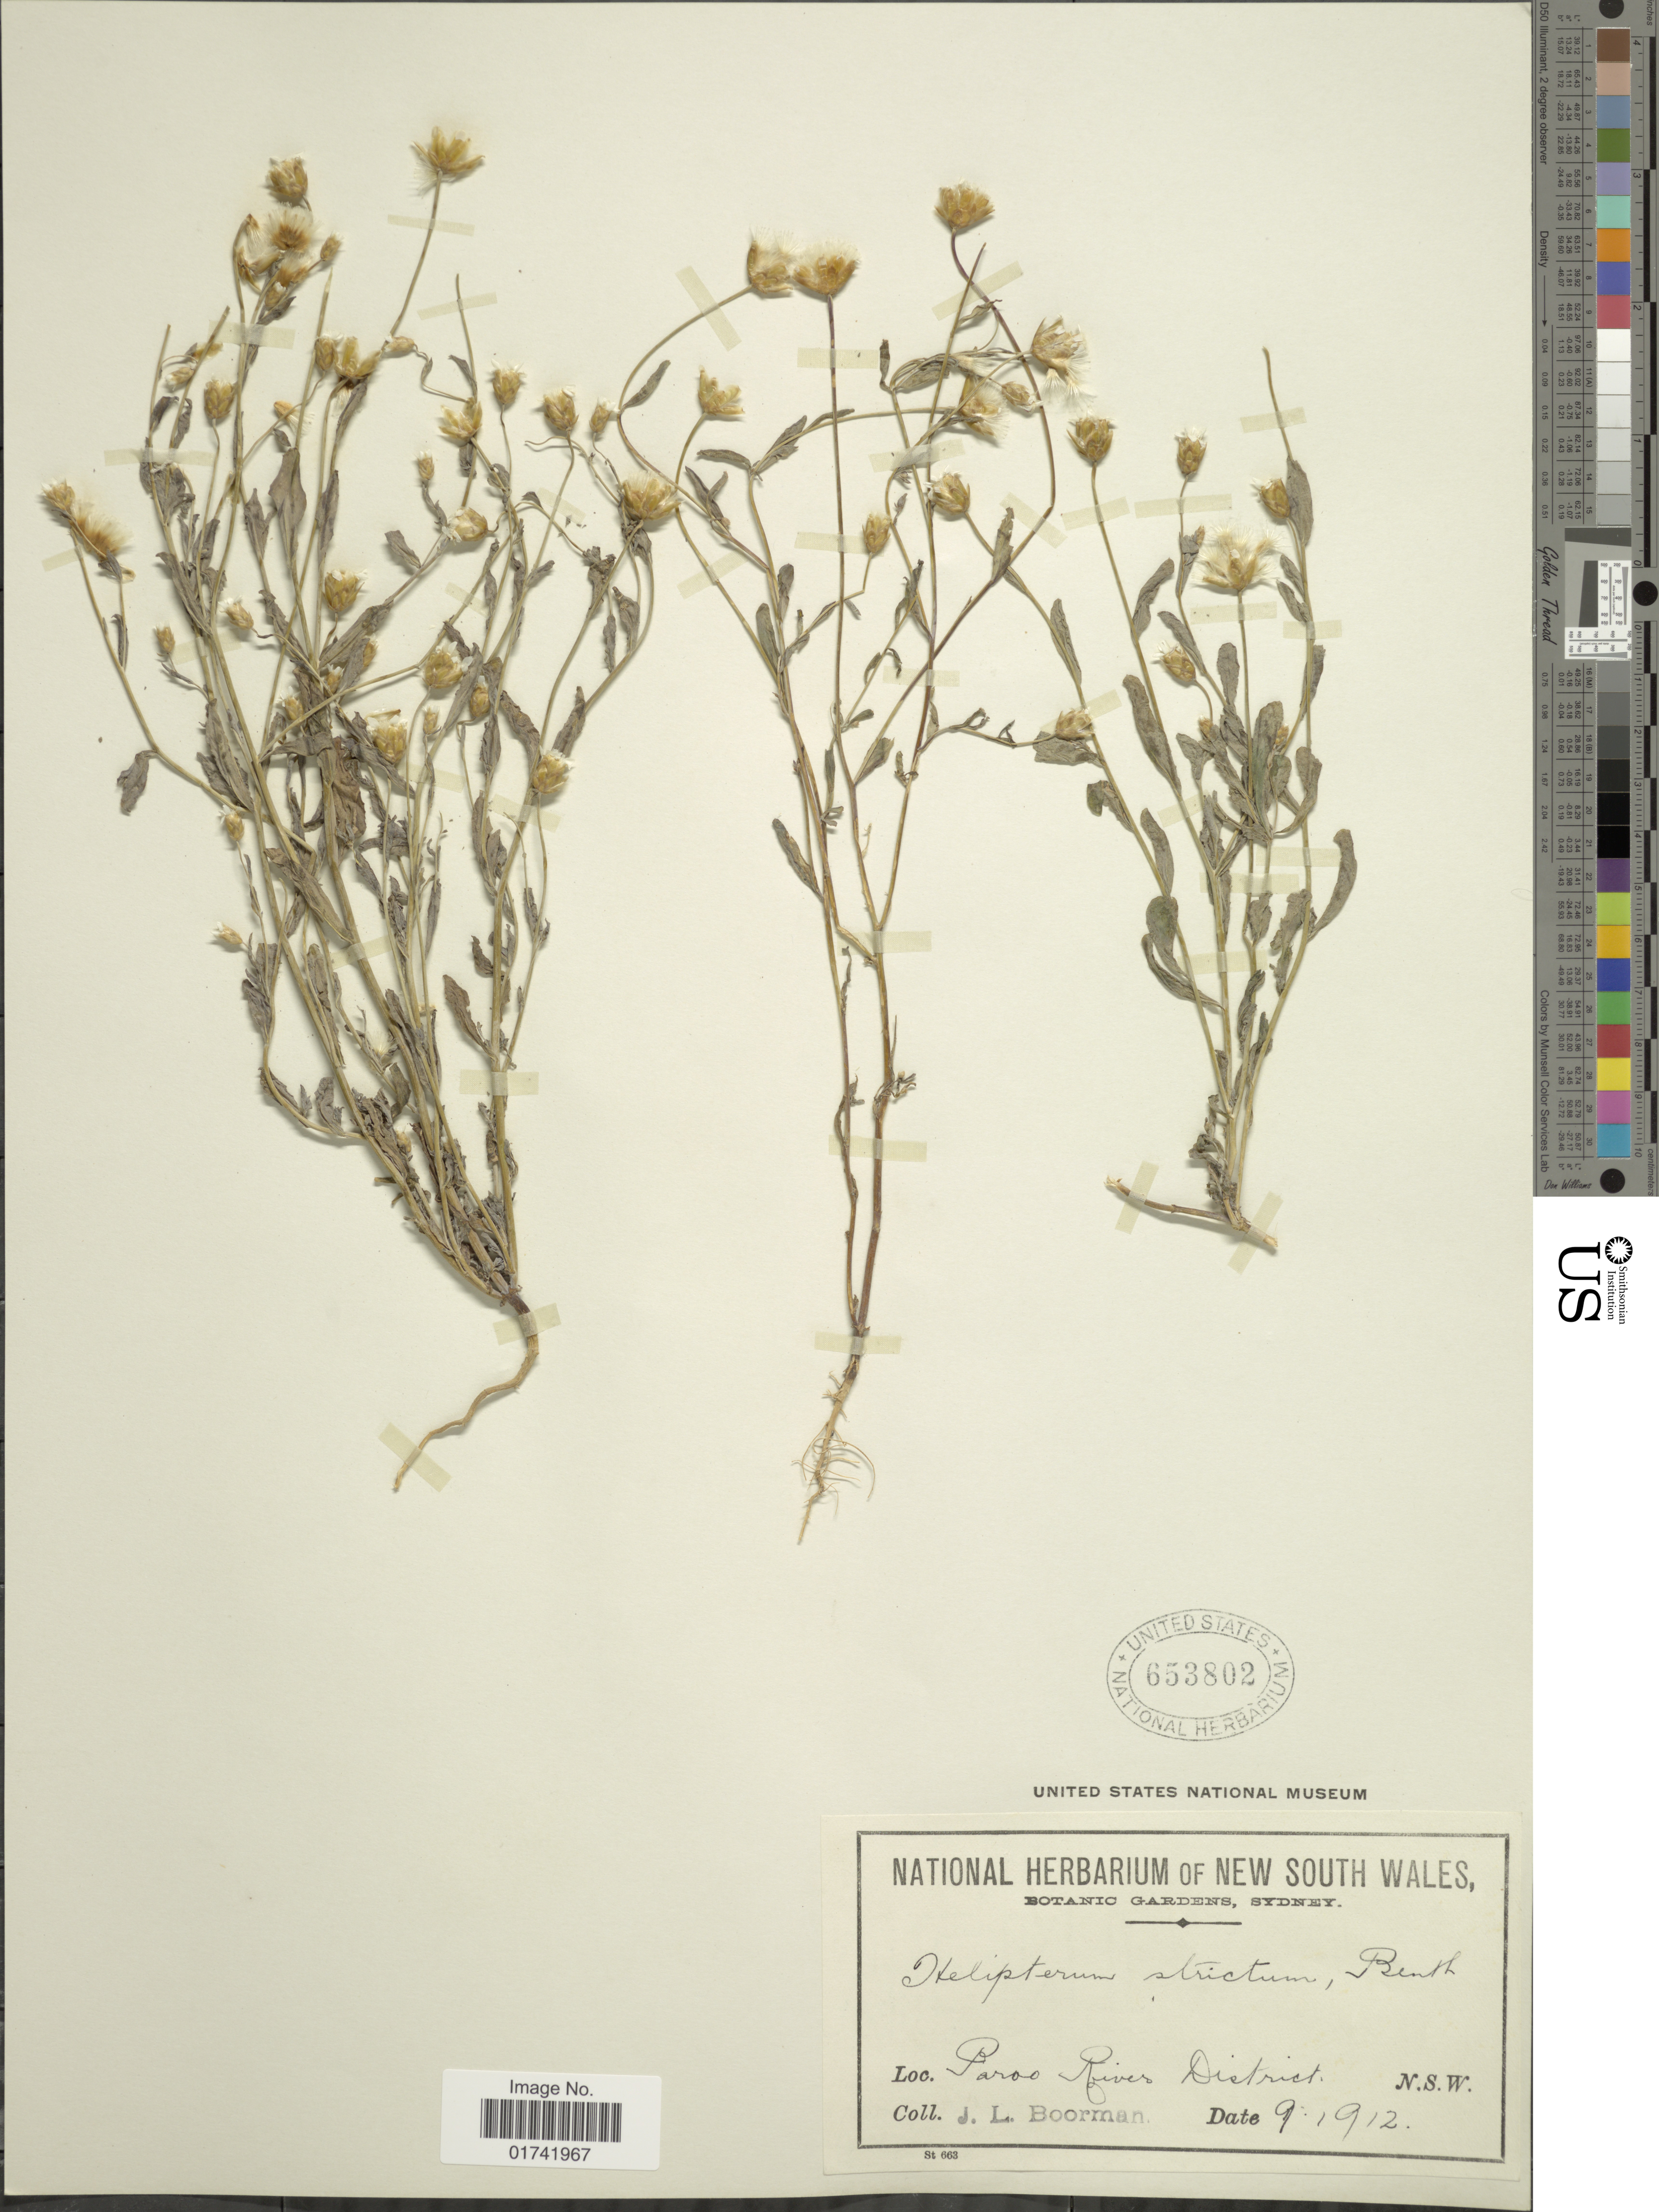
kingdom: Plantae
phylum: Tracheophyta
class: Magnoliopsida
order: Asterales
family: Asteraceae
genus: Rhodanthe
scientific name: Rhodanthe stricta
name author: (Lindl.) Paul G. Wilson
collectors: J. Boorman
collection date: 1912-09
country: Australia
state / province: New South Wales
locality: Paroo River District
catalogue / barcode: US 653802